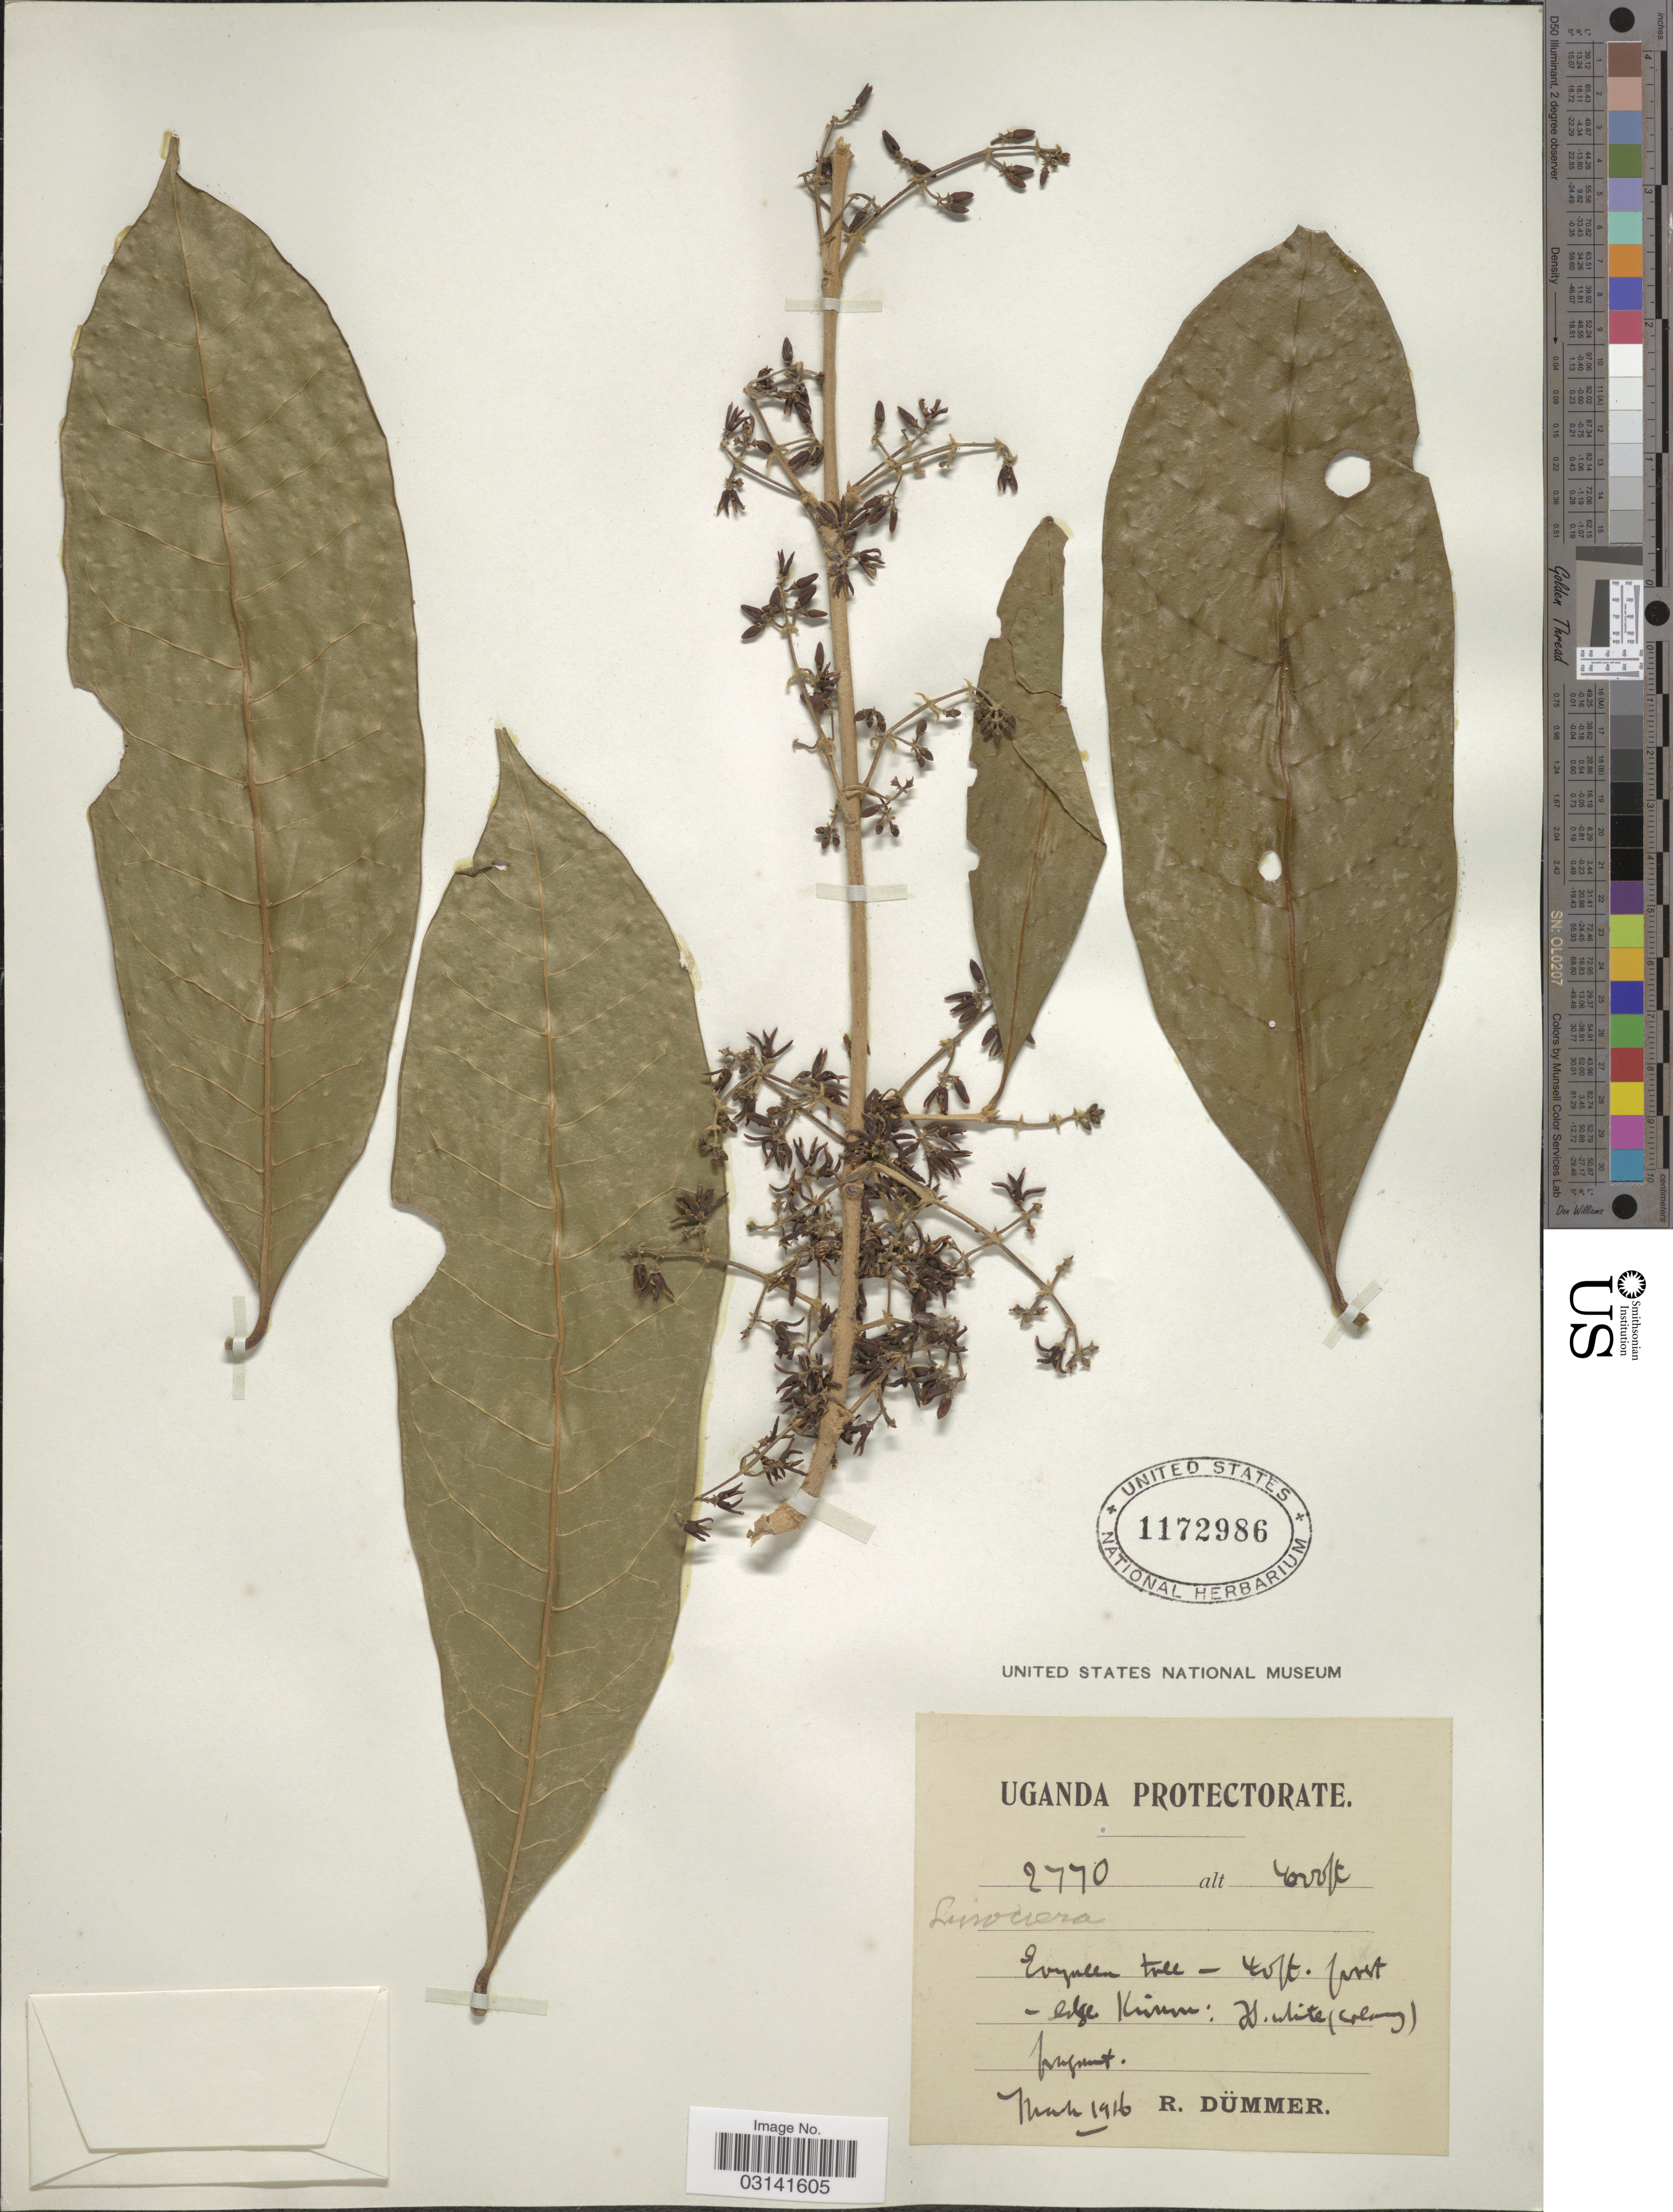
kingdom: Plantae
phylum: Tracheophyta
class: Magnoliopsida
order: Lamiales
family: Oleaceae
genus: Chionanthus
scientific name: Chionanthus sp.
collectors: R. Dümmer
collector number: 2770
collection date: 1916-03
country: Uganda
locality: Uganda Protectorate. Edge Kivuvu [interpreted].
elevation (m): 1219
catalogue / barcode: US 1172986